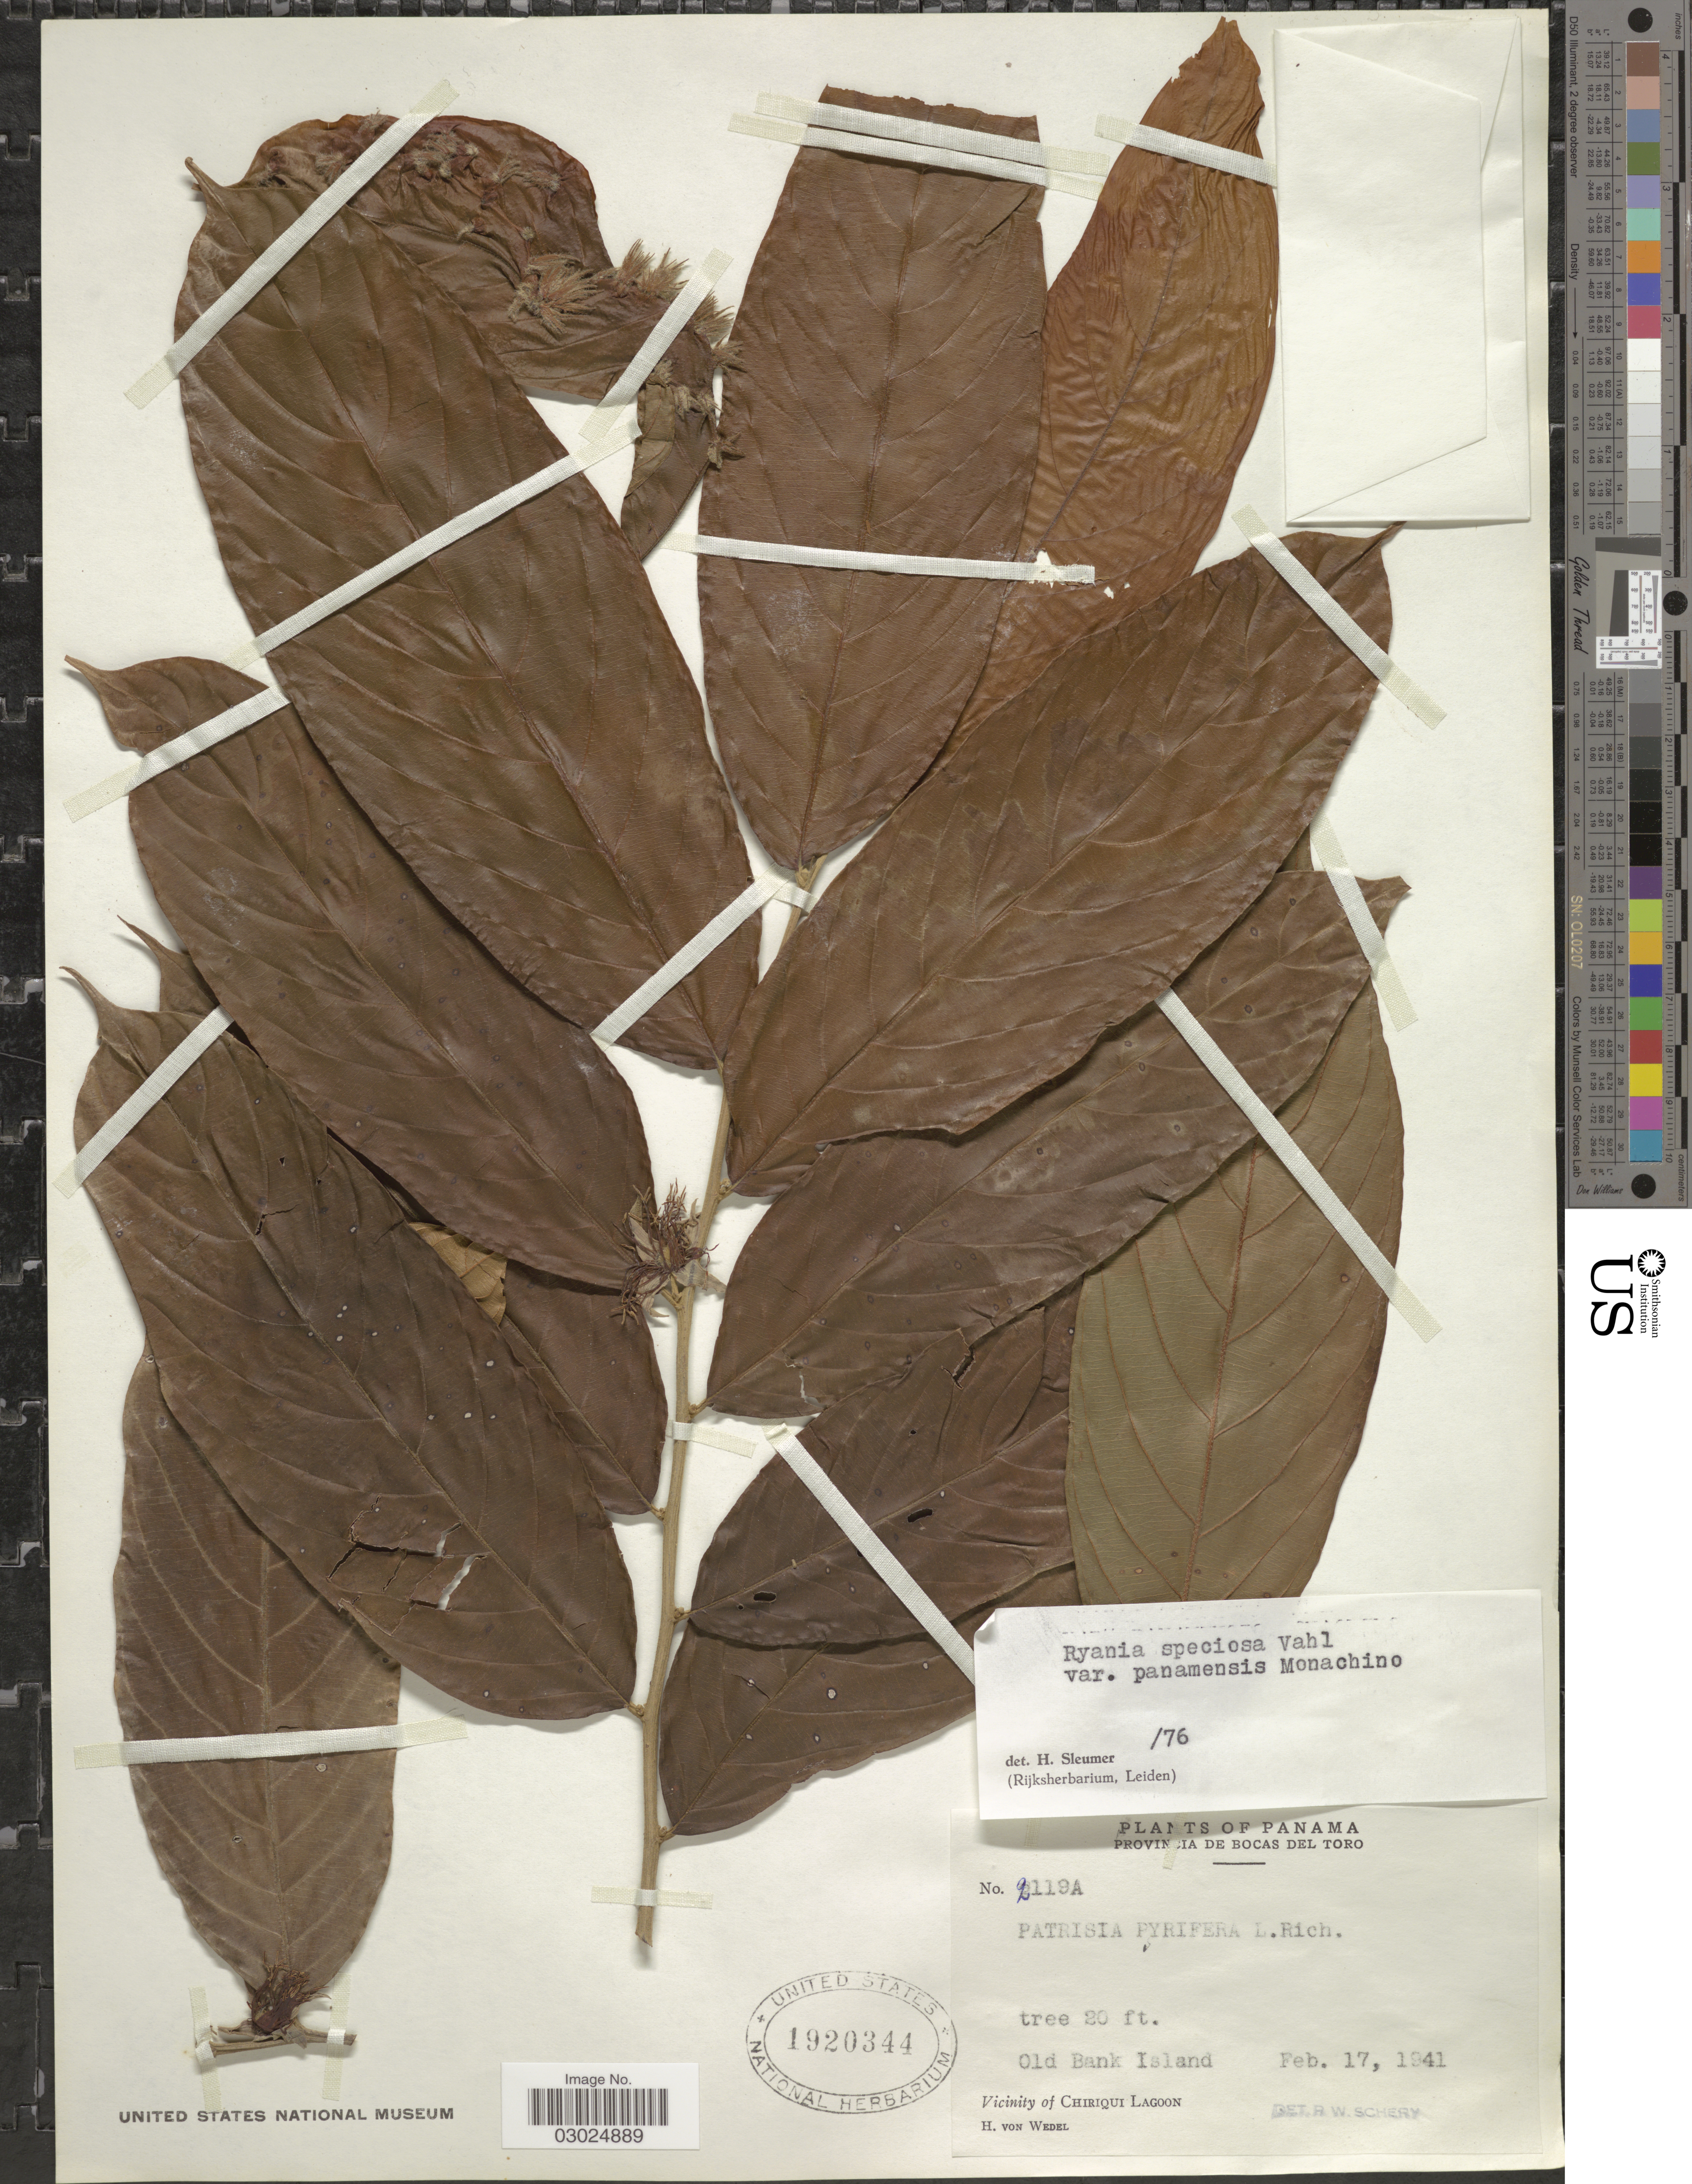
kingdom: Plantae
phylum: Tracheophyta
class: Magnoliopsida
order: Malpighiales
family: Salicaceae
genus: Ryania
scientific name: Ryania speciosa var. panamensis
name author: Monach.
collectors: H. von Wedel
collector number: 2119A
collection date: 1941-02-17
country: Panama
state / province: Bocas del Toro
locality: Provincia de Bocas del Toro. Old Bank Island. Vicinity of Chiriqui Lagoon.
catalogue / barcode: US 1920344